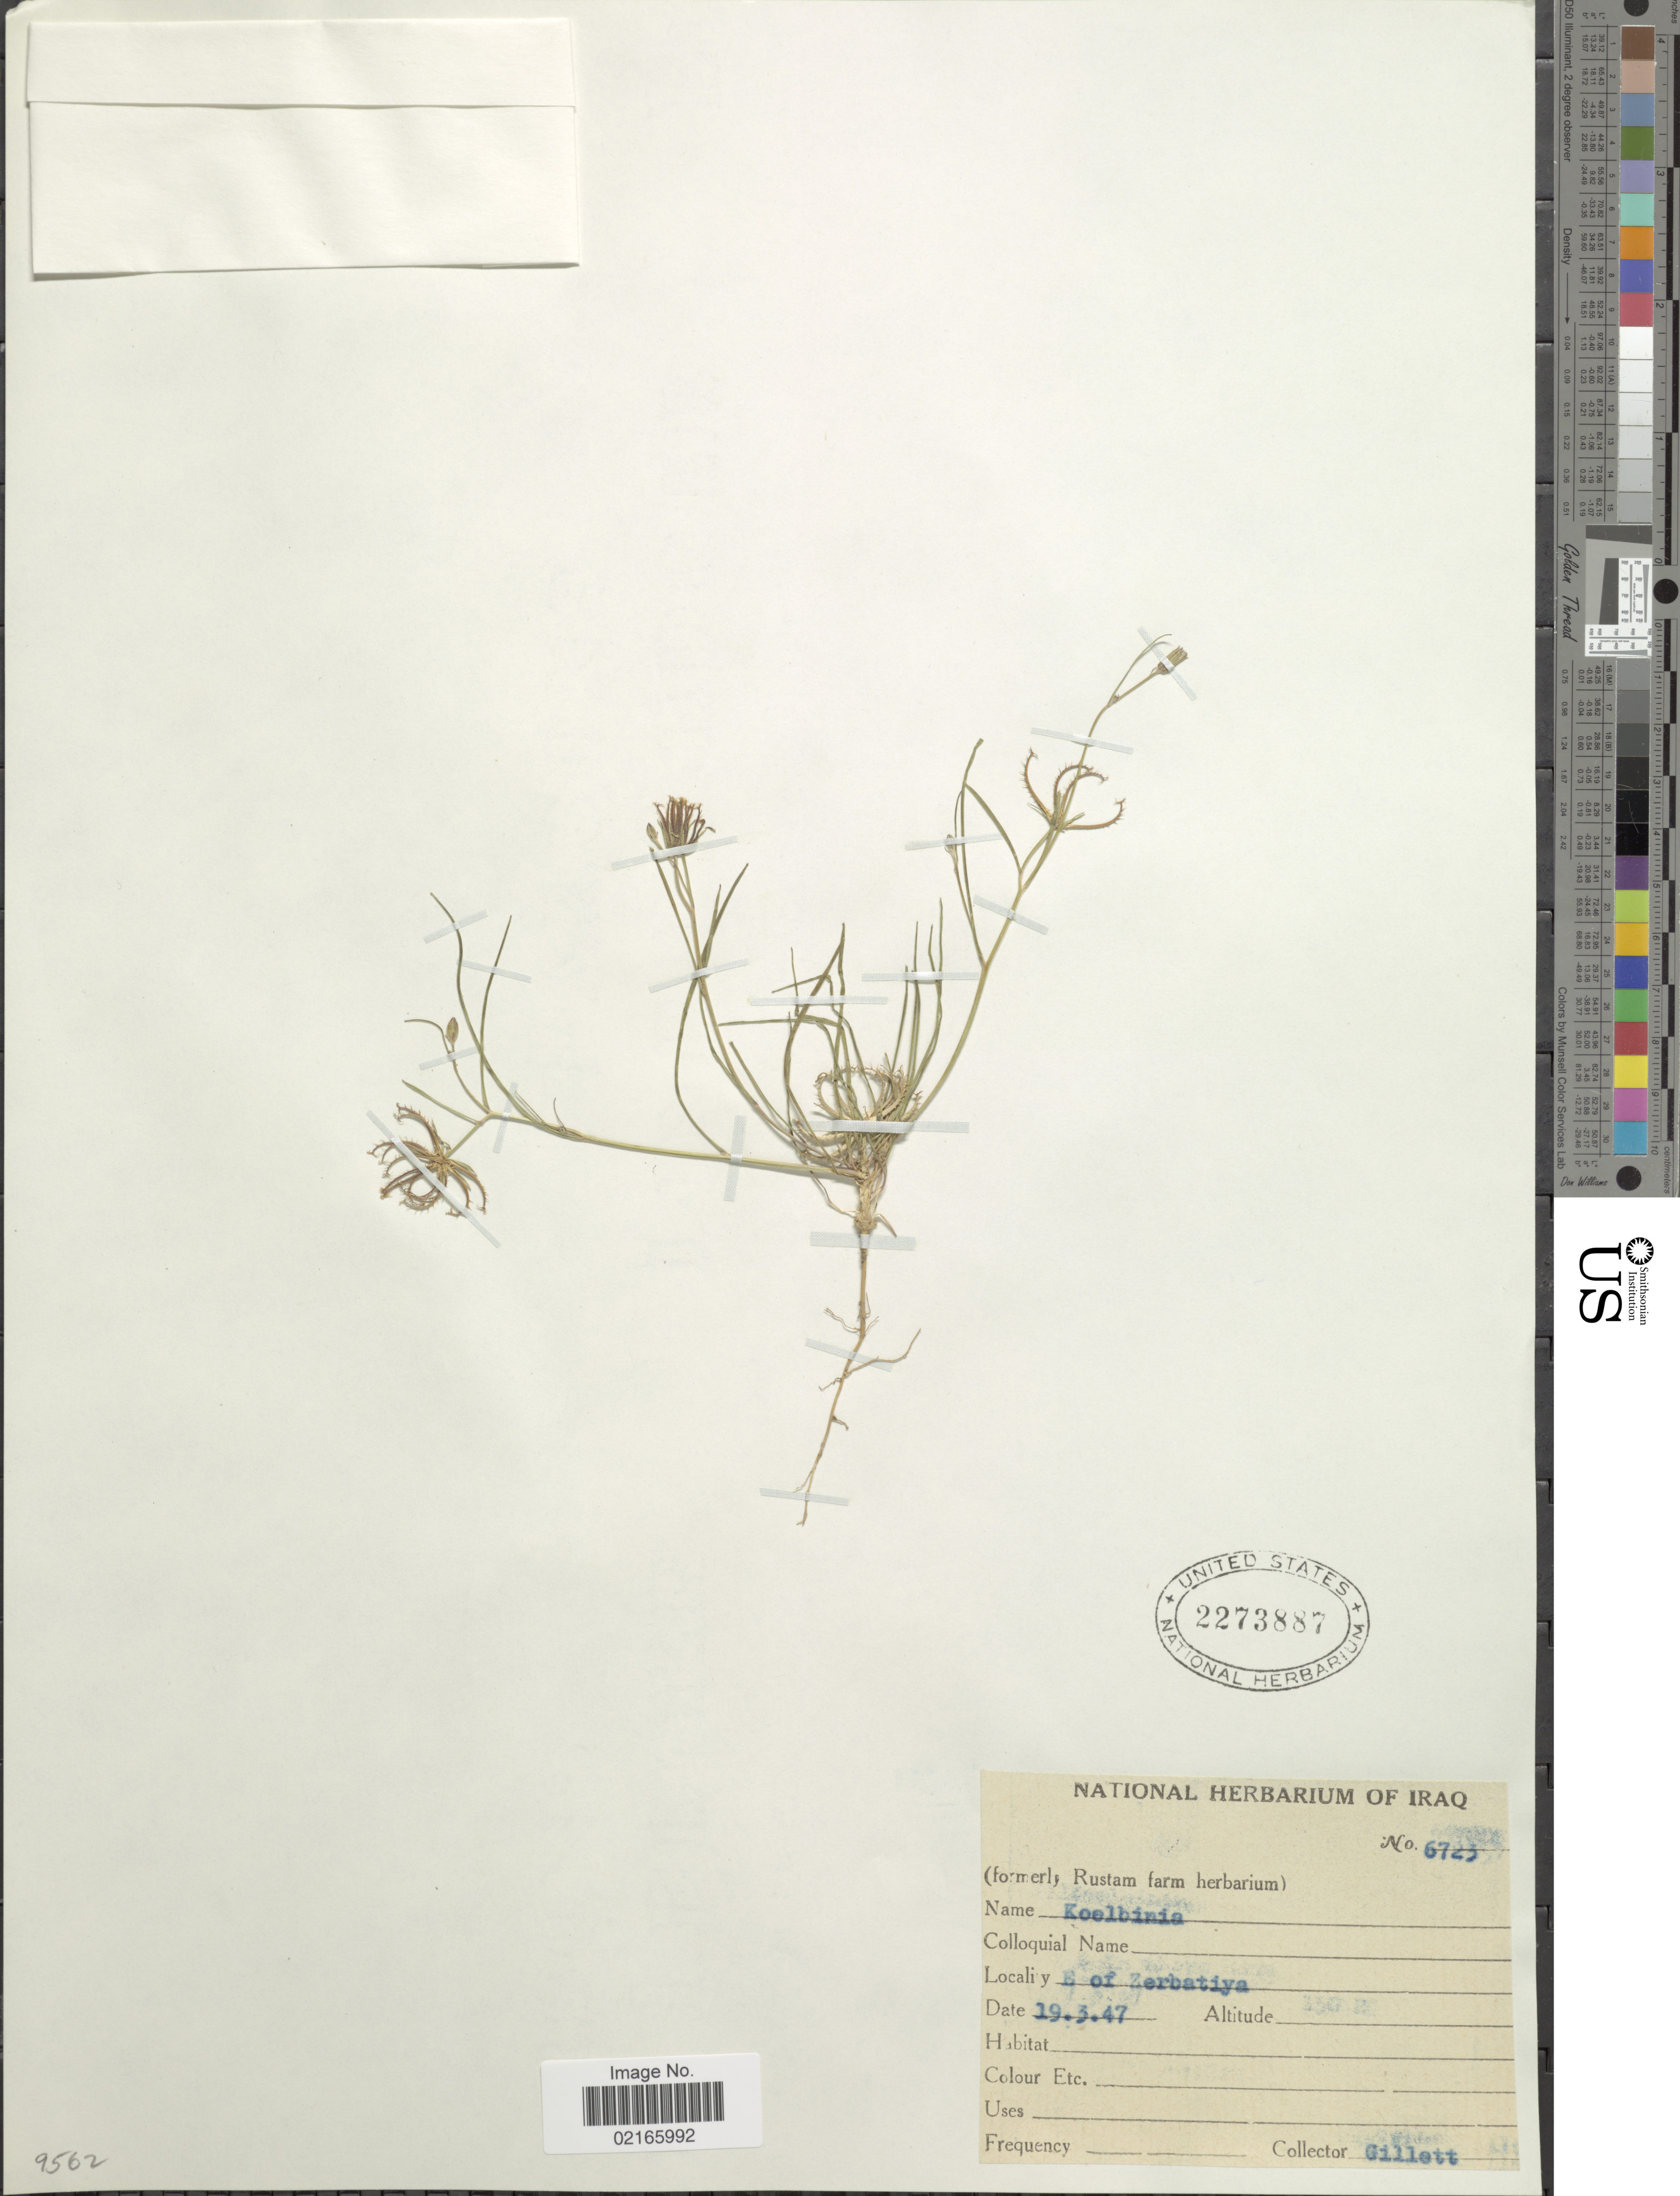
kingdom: Plantae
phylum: Tracheophyta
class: Magnoliopsida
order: Asterales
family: Asteraceae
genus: Koelpinia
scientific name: Koelpinia sp.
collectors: Gillett, --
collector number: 6723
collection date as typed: Transcribed d/m/y: 19/3/47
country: Iraq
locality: E of Zerbatiya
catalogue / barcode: US 2273887